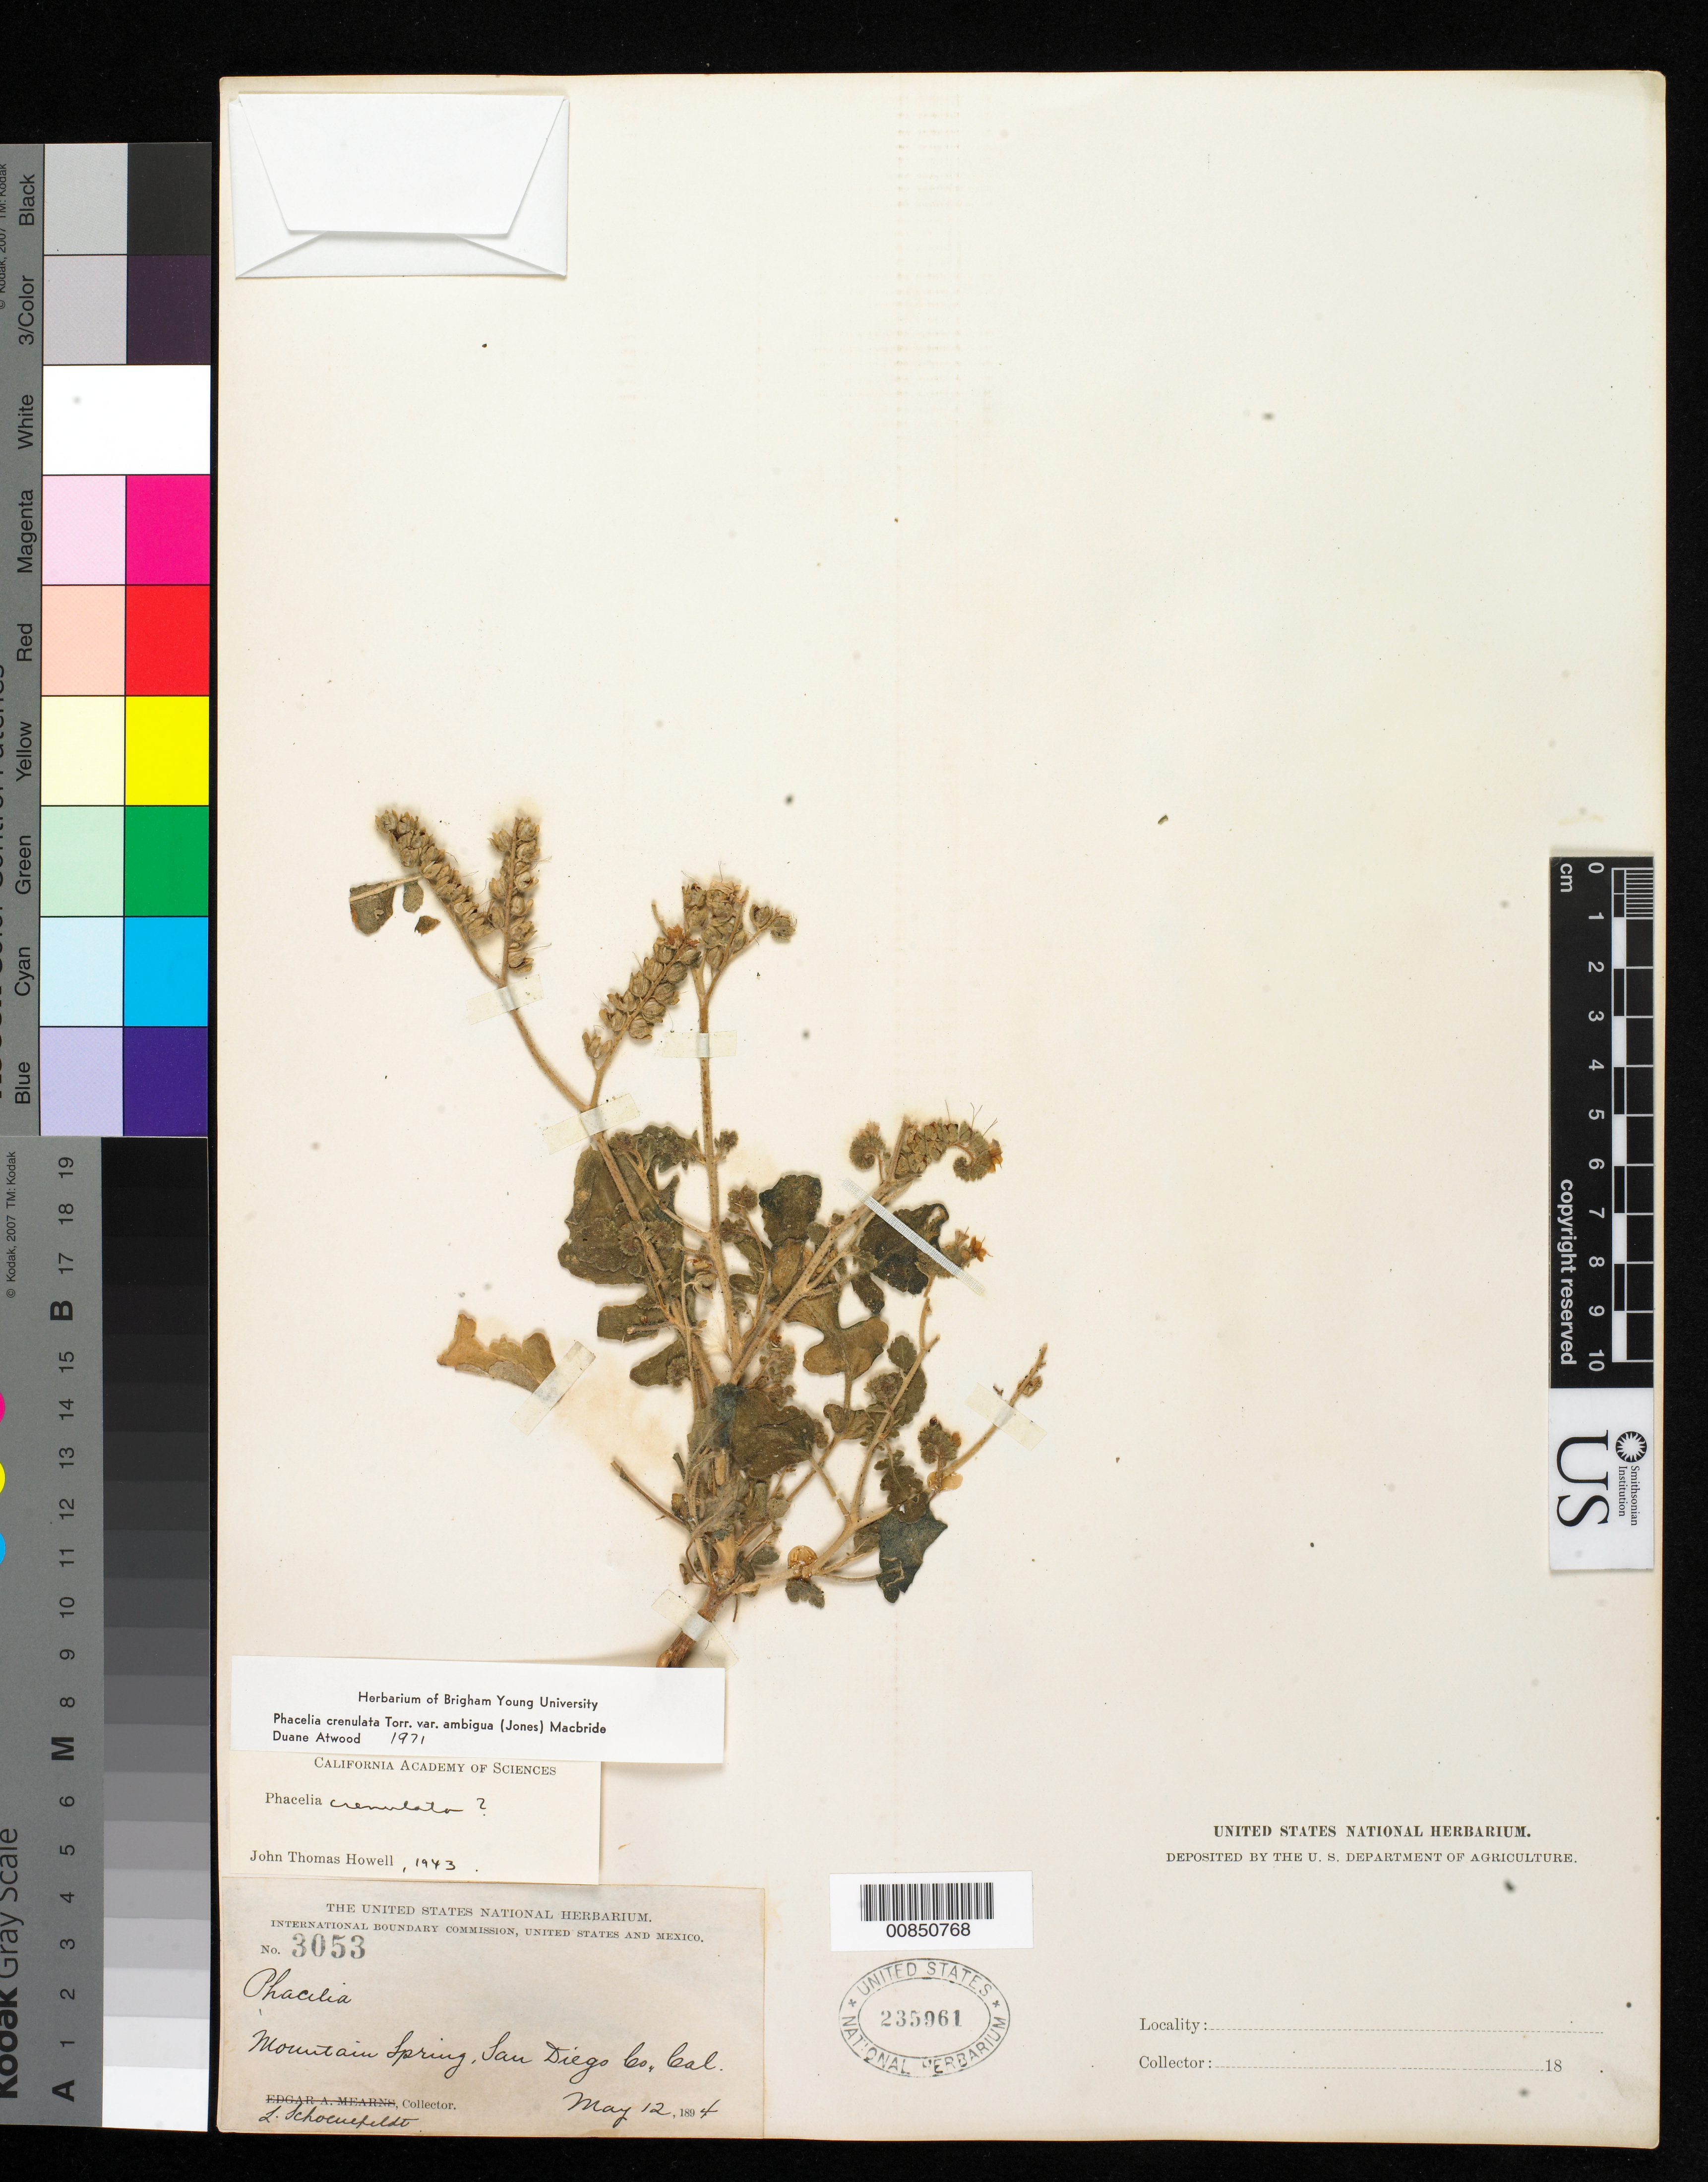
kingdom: Plantae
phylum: Tracheophyta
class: Magnoliopsida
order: Boraginales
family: Hydrophyllaceae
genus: Phacelia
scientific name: Phacelia crenulata var. ambigua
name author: (M.E. Jones) J.F. Macbr.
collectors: L. Schoenfeldt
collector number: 3053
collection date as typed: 12 May 1894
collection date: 1894-05-12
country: United States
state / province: California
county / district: San Diego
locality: Mountain Spring, San Diego County, California.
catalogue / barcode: US 235961